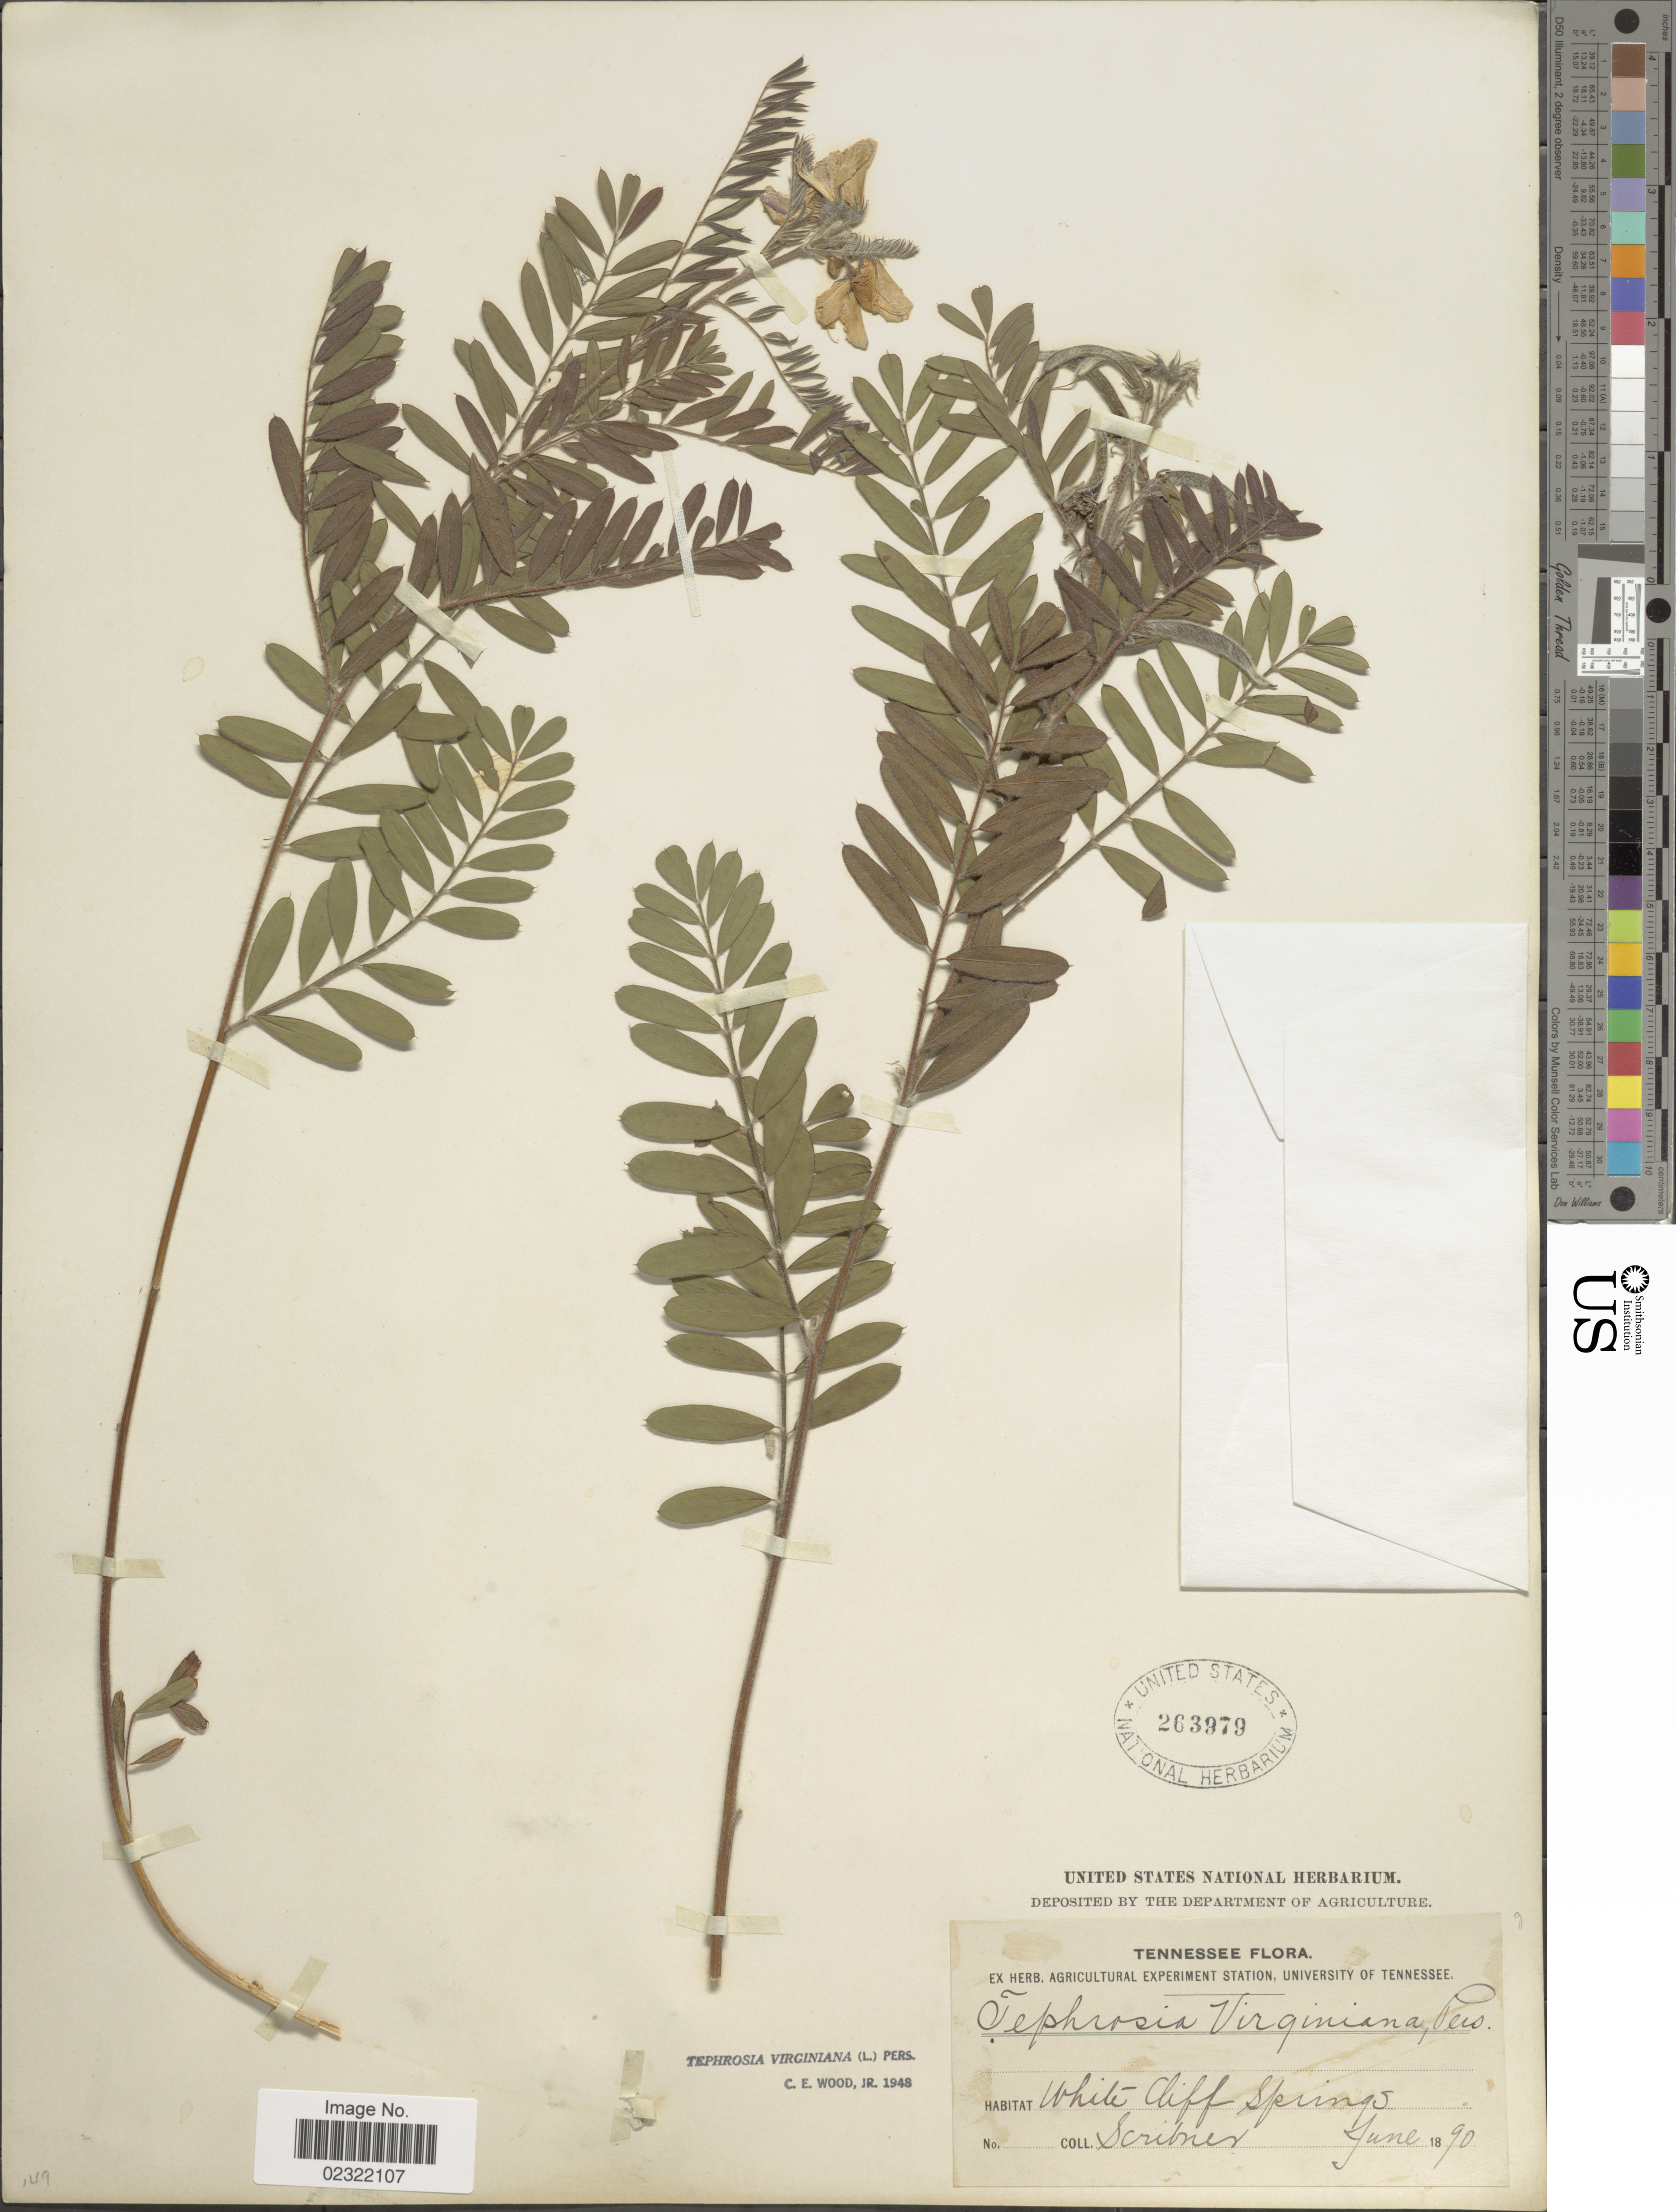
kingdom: Plantae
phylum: Tracheophyta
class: Magnoliopsida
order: Fabales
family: Fabaceae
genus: Tephrosia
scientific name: Tephrosia virginiana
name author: (L.) Pers.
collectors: Scribner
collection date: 1890-06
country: United States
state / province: Tennessee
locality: White-Cliff Springs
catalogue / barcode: US 263979